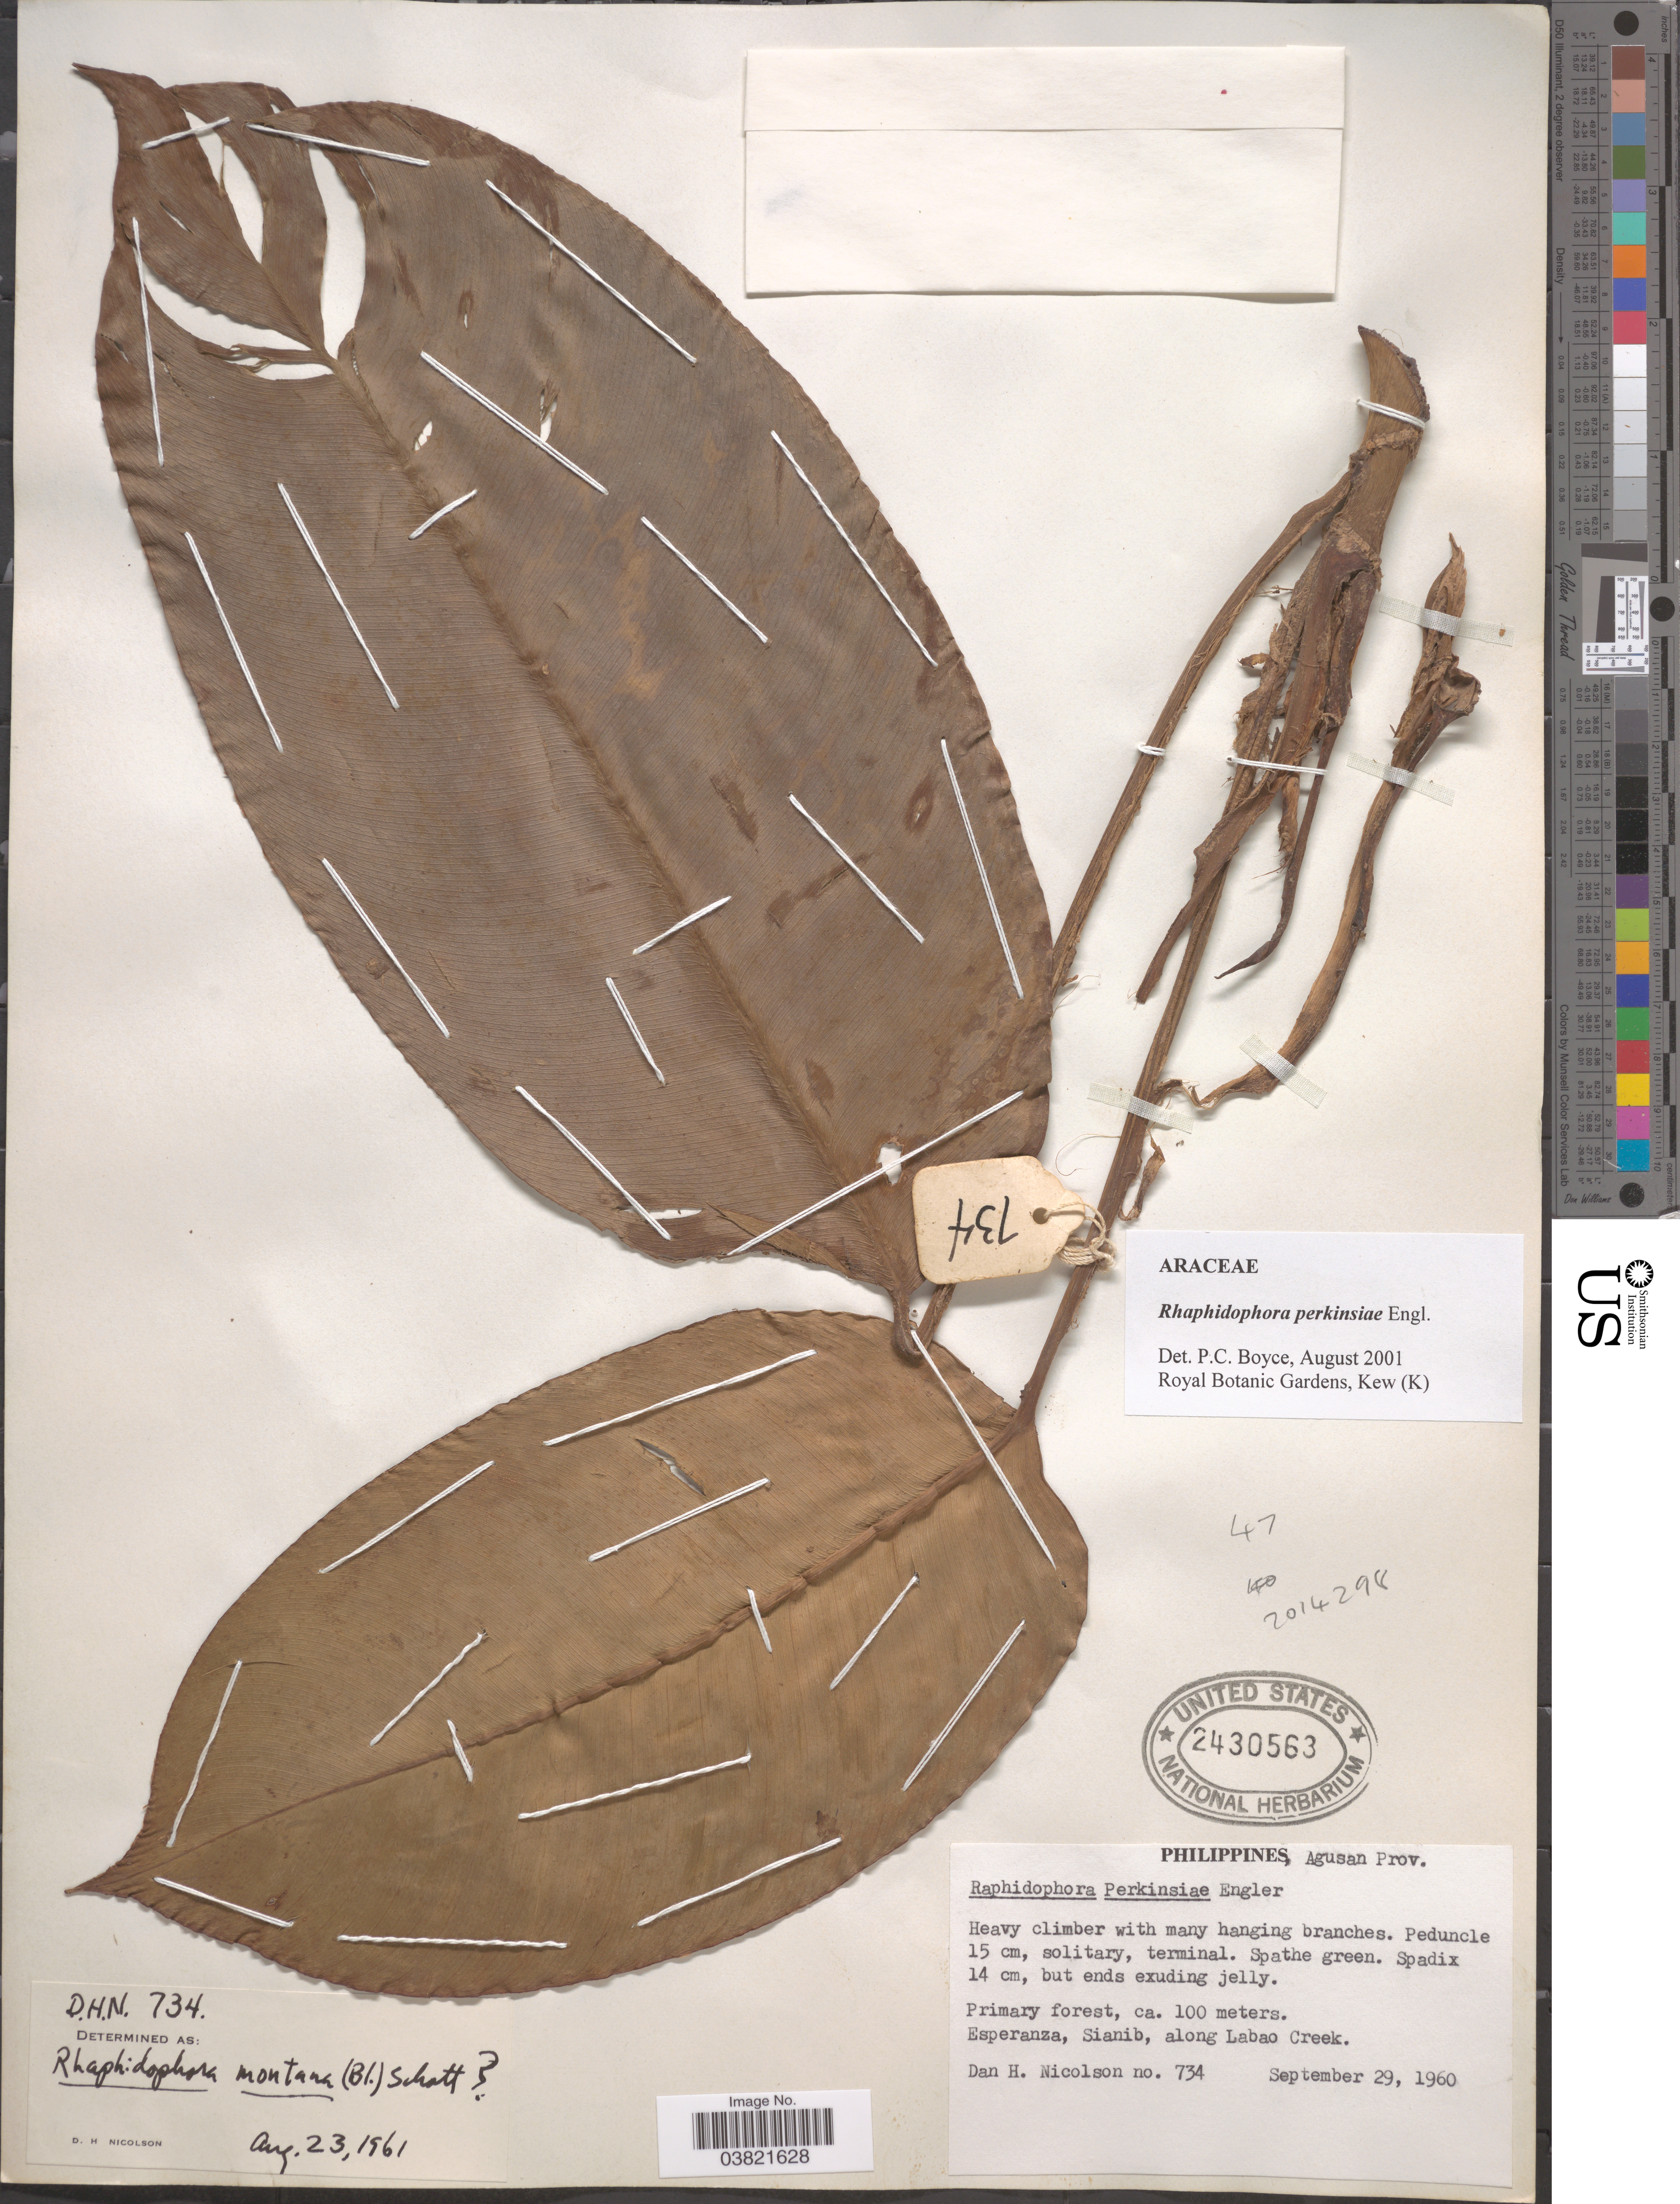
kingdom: Plantae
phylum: Tracheophyta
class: Liliopsida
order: Alismatales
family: Araceae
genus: Rhaphidophora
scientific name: Rhaphidophora perkinsiae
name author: Engl.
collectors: D. H. Nicolson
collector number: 734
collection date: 1960-09-29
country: Philippines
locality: Agusan Prov. Esperanza, Sianib, along Labao Creek.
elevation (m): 100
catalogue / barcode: US 2430563